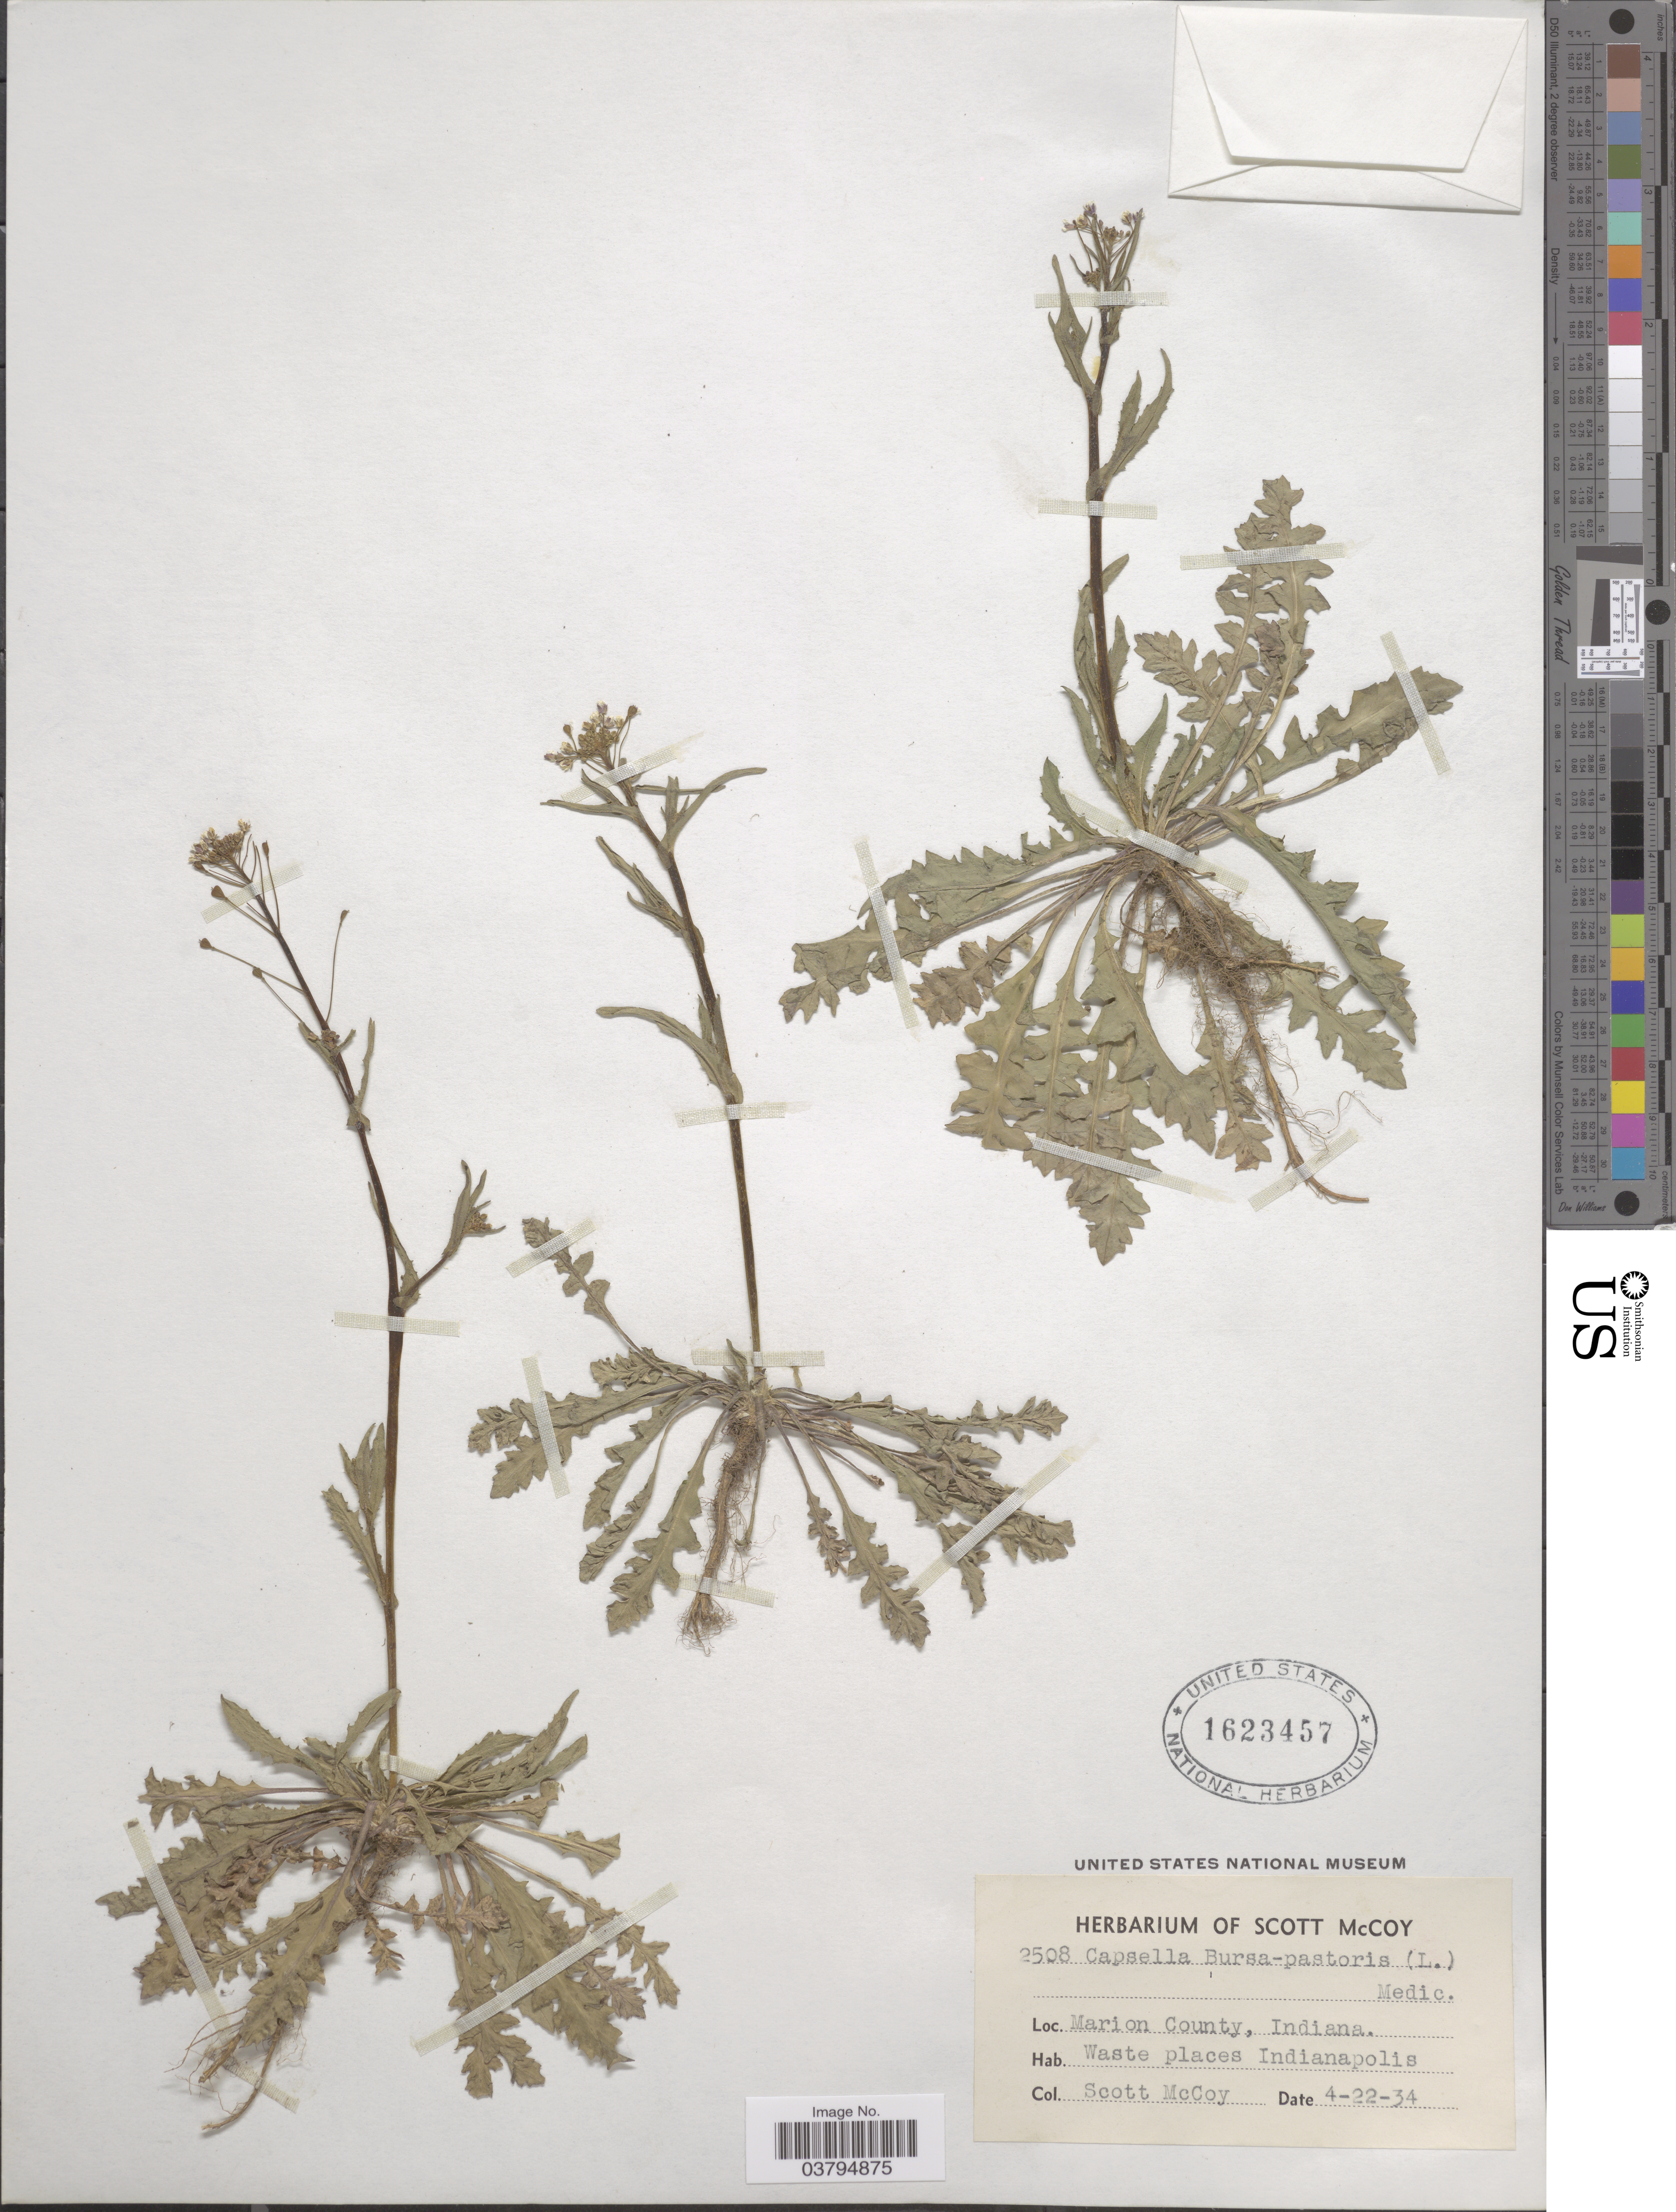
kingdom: Plantae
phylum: Tracheophyta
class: Magnoliopsida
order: Brassicales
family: Brassicaceae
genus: Capsella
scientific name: Capsella bursa-pastoris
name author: (L.) Medik.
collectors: S. McCoy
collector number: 2508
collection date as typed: Transcribed d/m/y: 22/4/34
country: United States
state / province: Indiana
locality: Marion County. Indianapolis.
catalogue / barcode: US 1623457